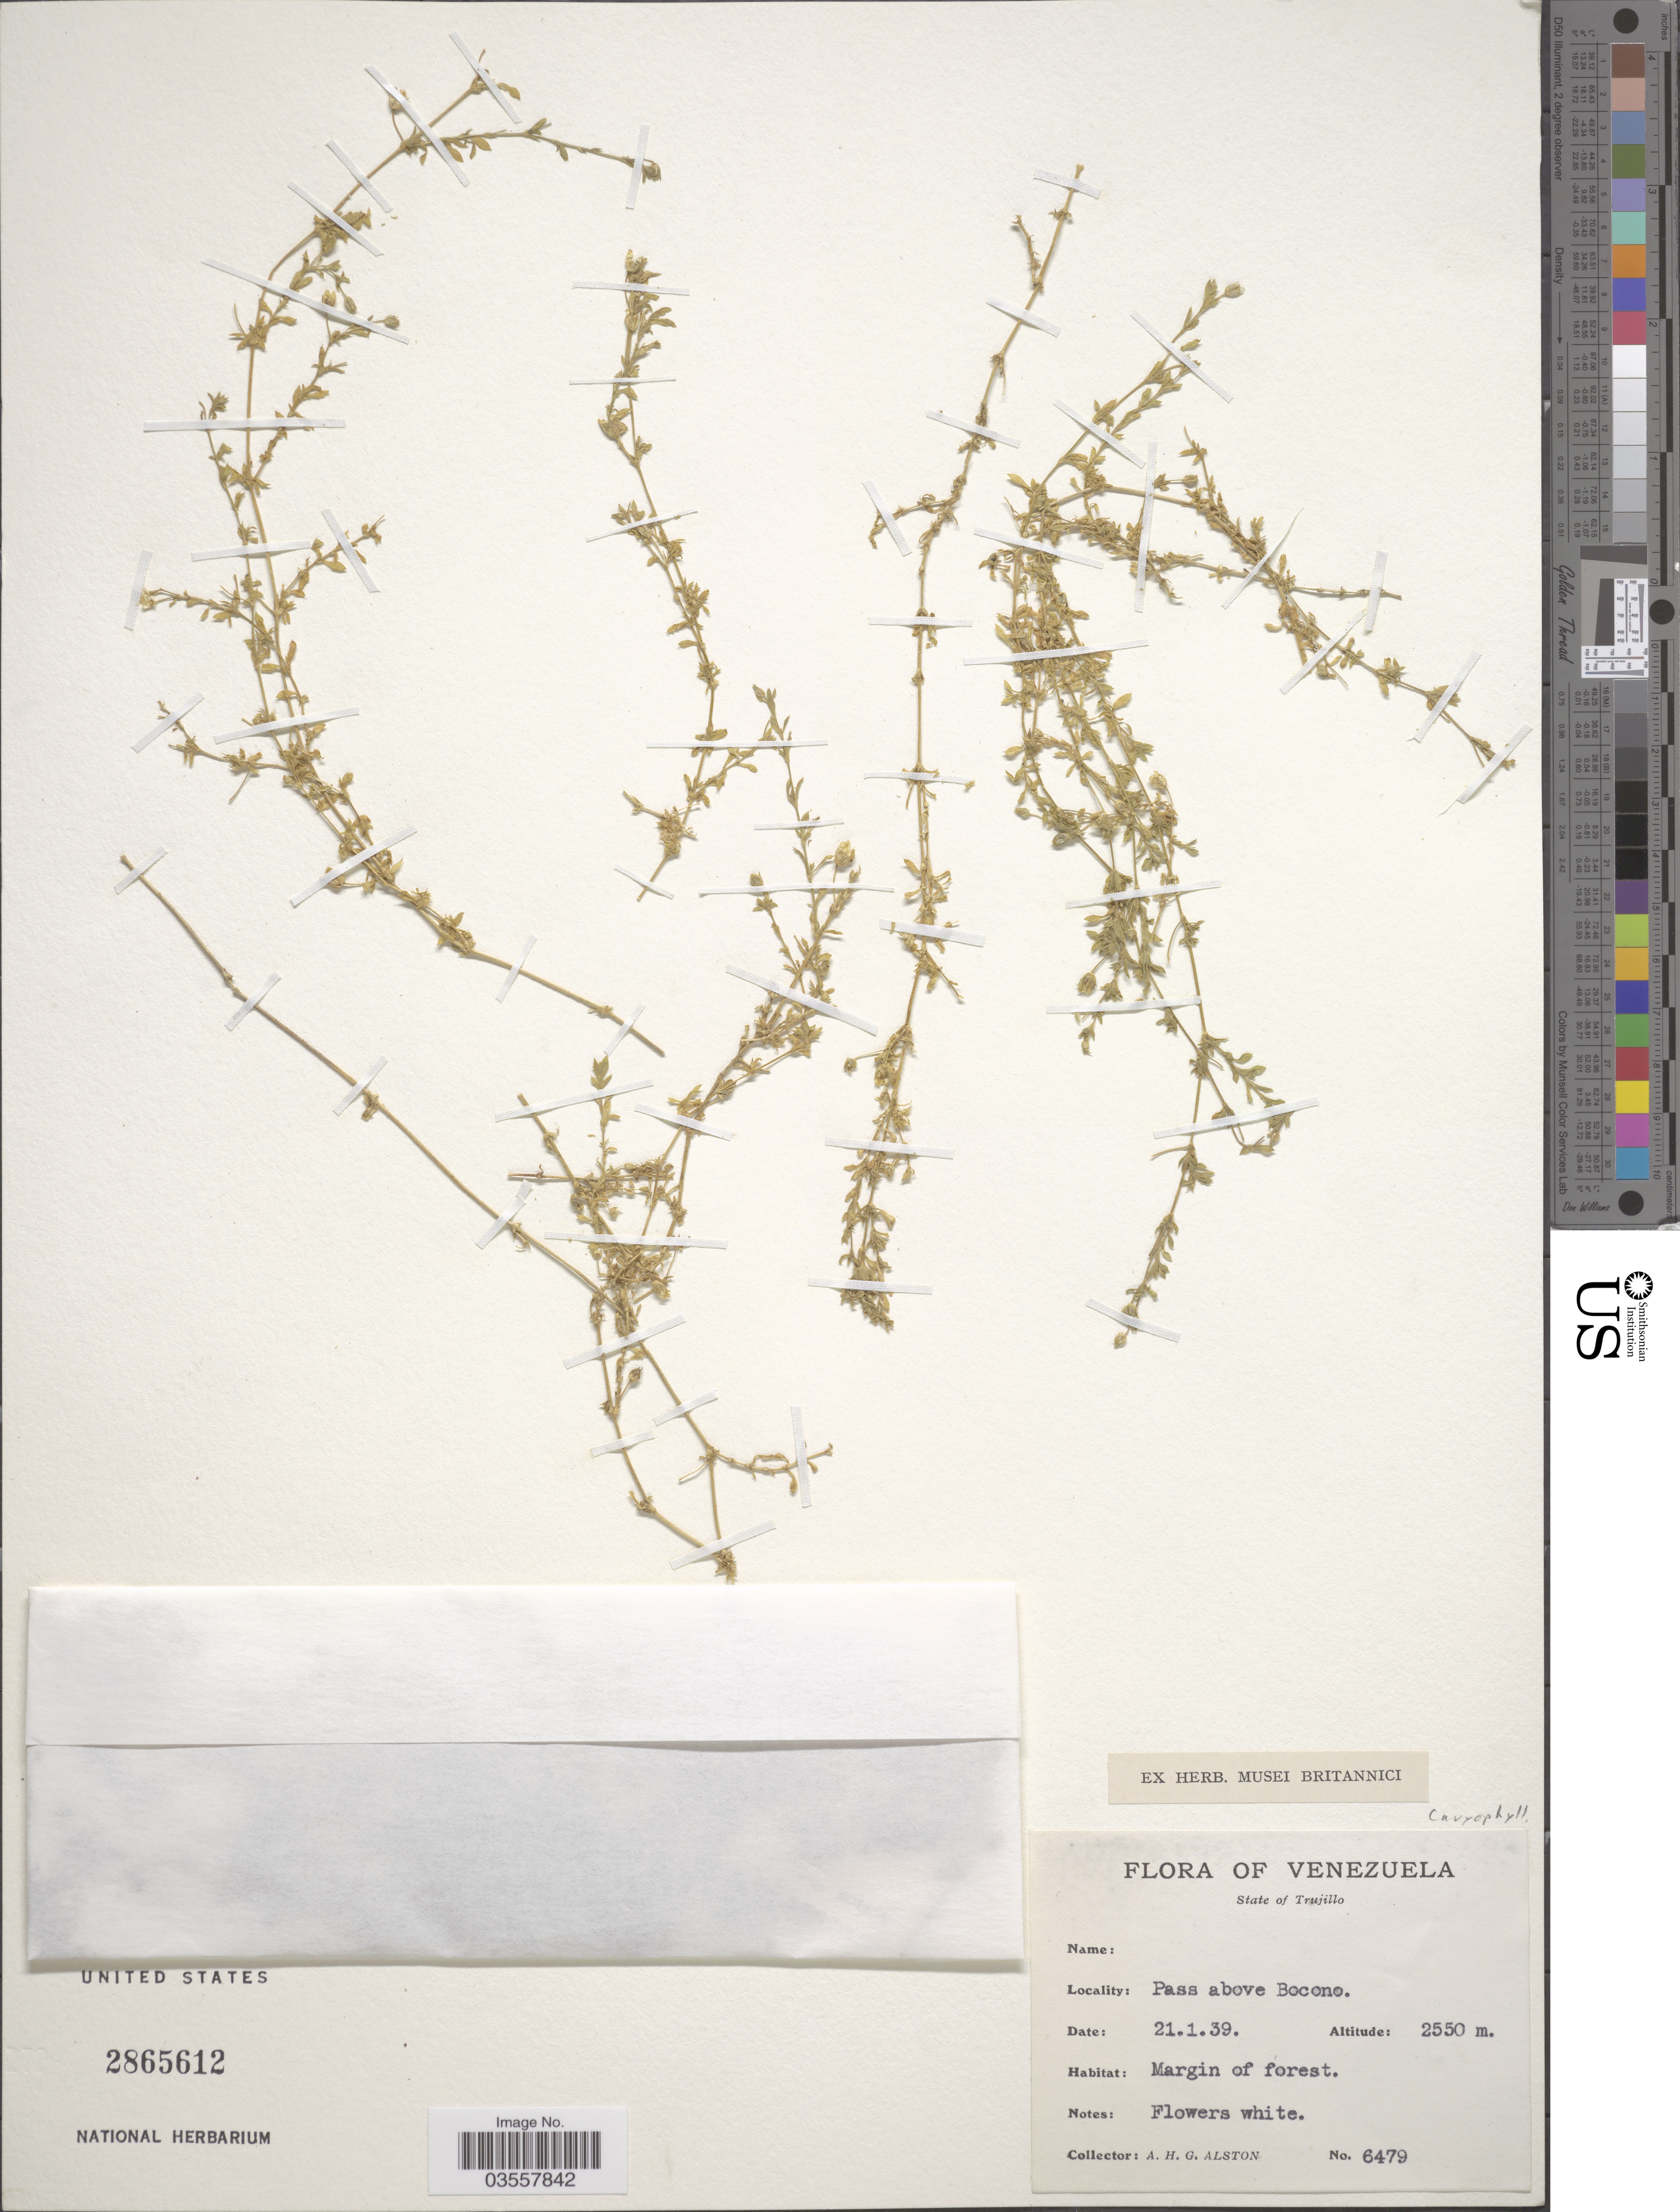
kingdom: Plantae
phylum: Tracheophyta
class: Magnoliopsida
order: Caryophyllales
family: Caryophyllaceae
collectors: A. H. Alston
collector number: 6479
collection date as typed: Transcribed d/m/y: 21/1/39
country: Venezuela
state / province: Trujillo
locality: Pass above Bocono.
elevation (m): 2550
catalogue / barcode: US 2865612